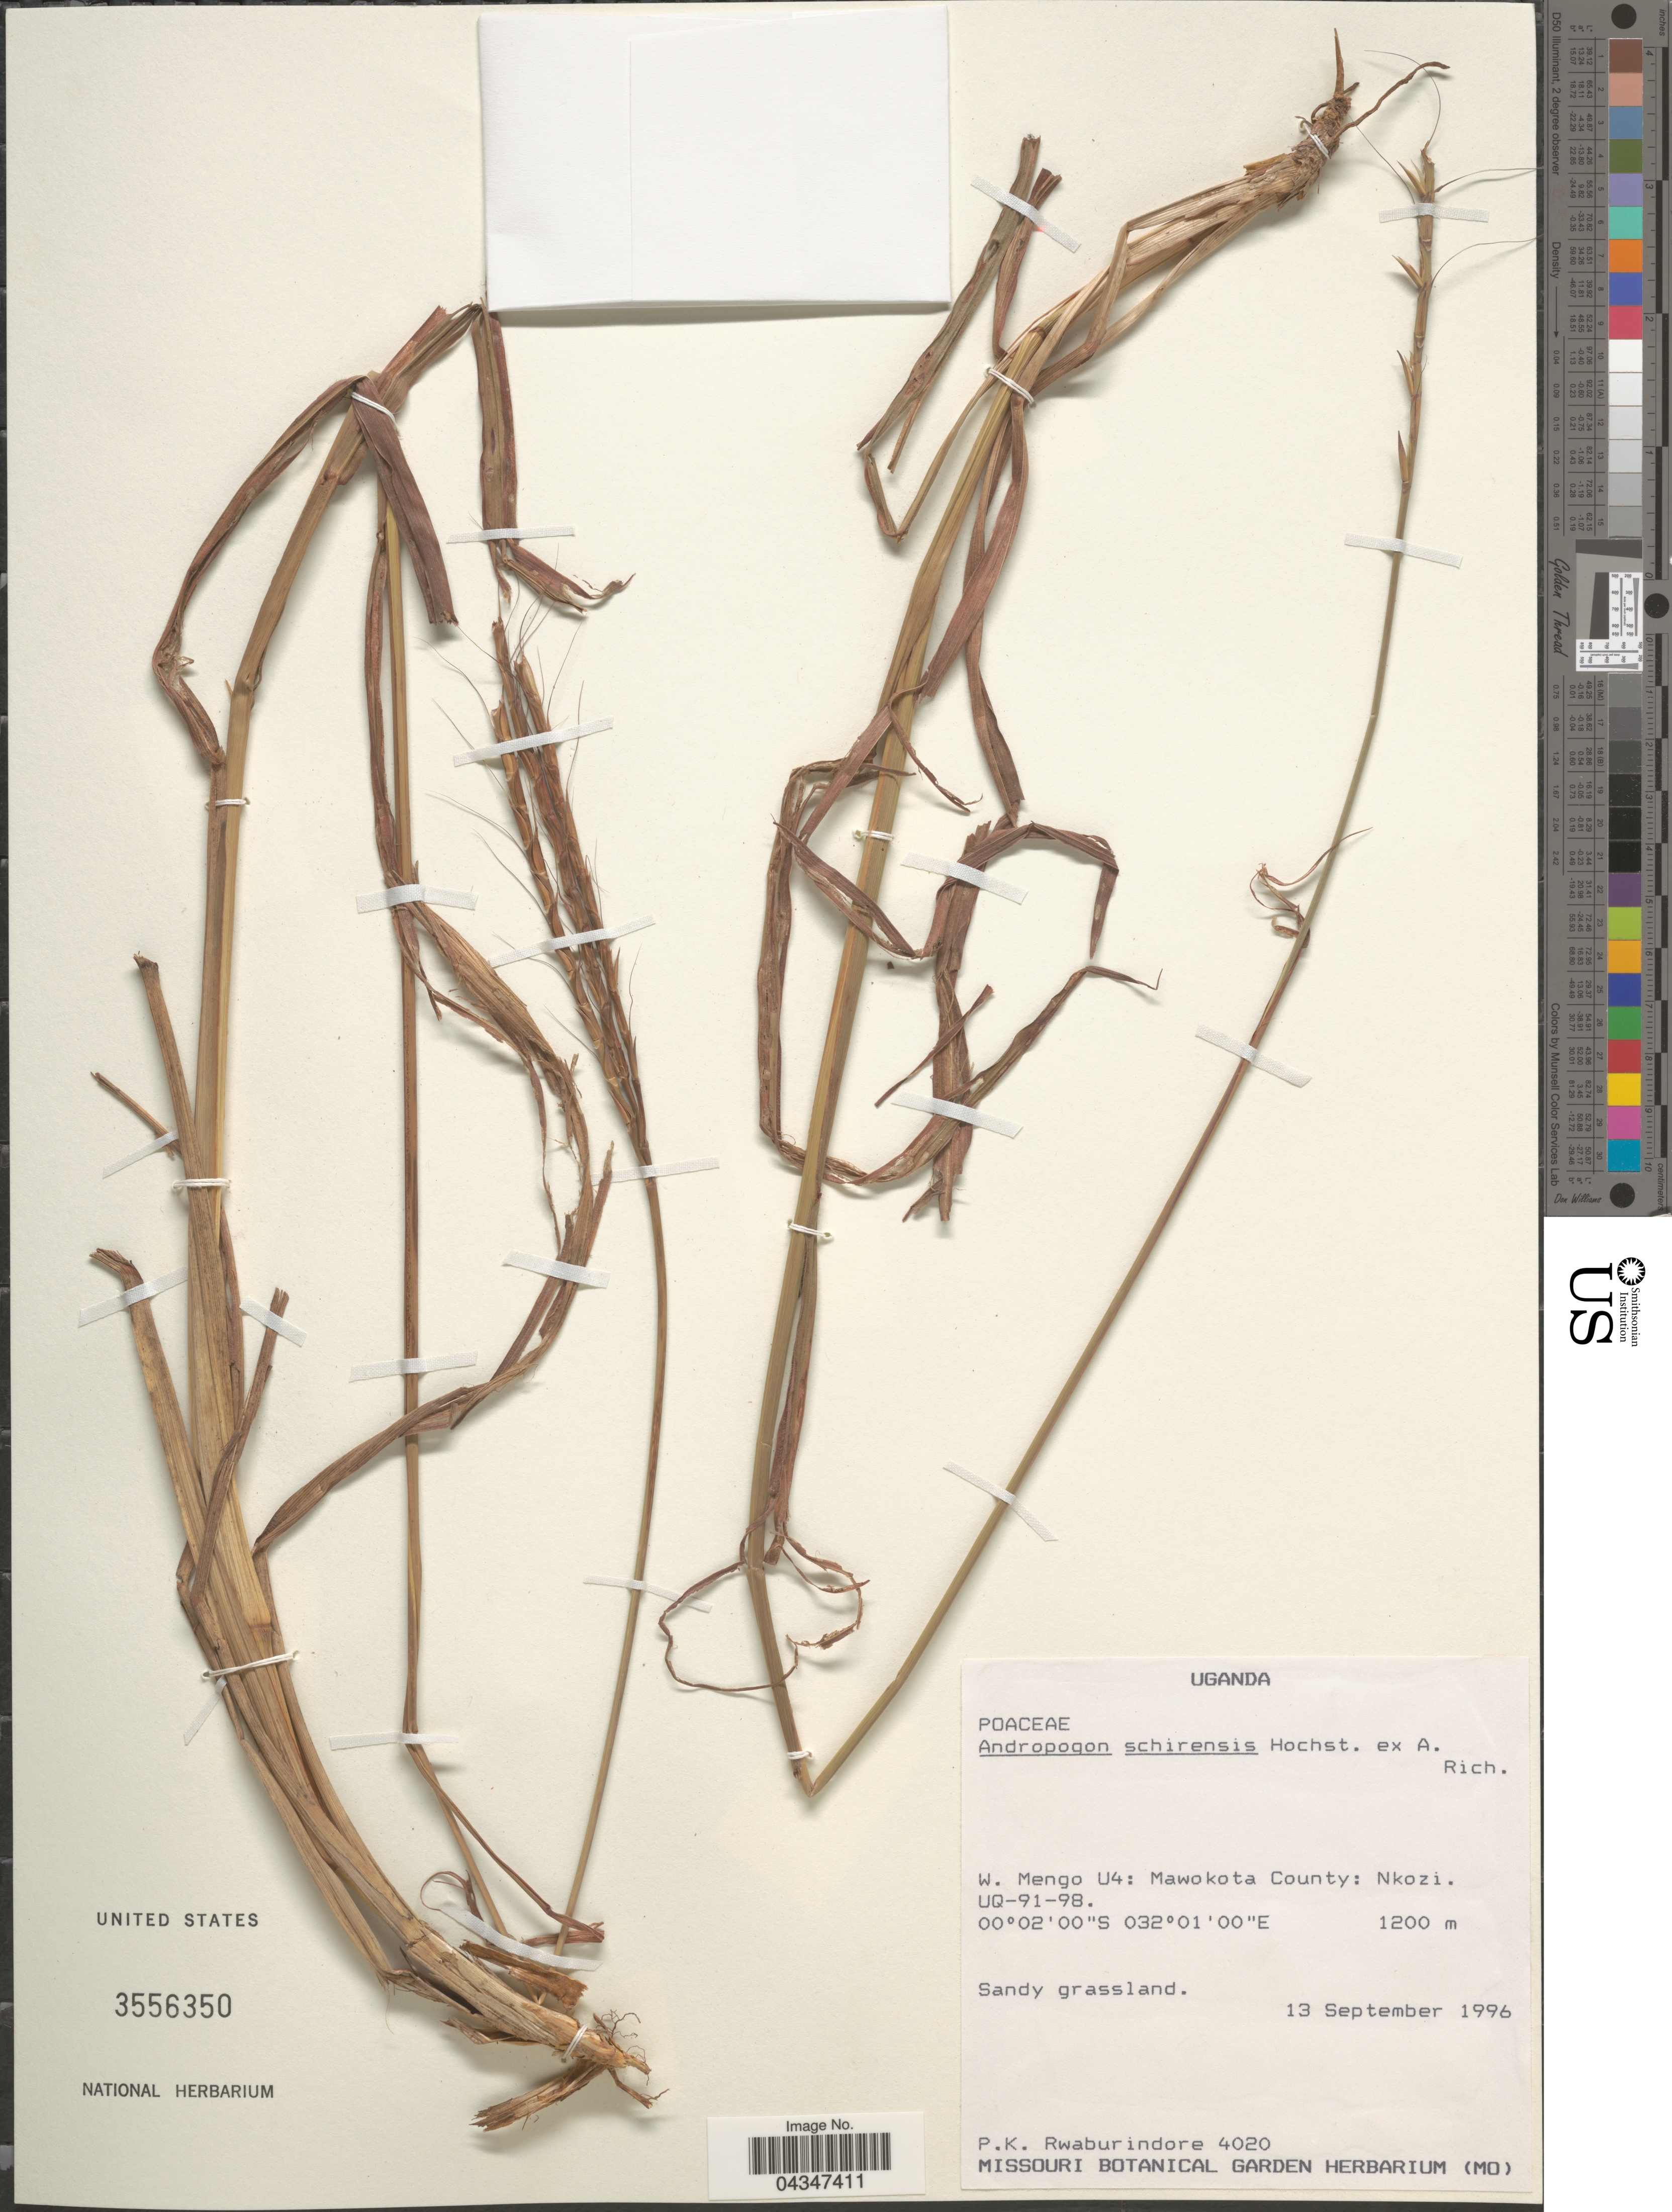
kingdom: Plantae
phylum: Tracheophyta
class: Liliopsida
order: Poales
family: Poaceae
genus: Andropogon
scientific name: Andropogon schirensis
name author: Hochst. ex A. Rich.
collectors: P. Rwaburindore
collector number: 4020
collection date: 1996-09-13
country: Uganda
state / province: Western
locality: W. Mengo U4: Mawokota County: Nkozi. UQ-91-98.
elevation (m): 1200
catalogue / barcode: US 3556350